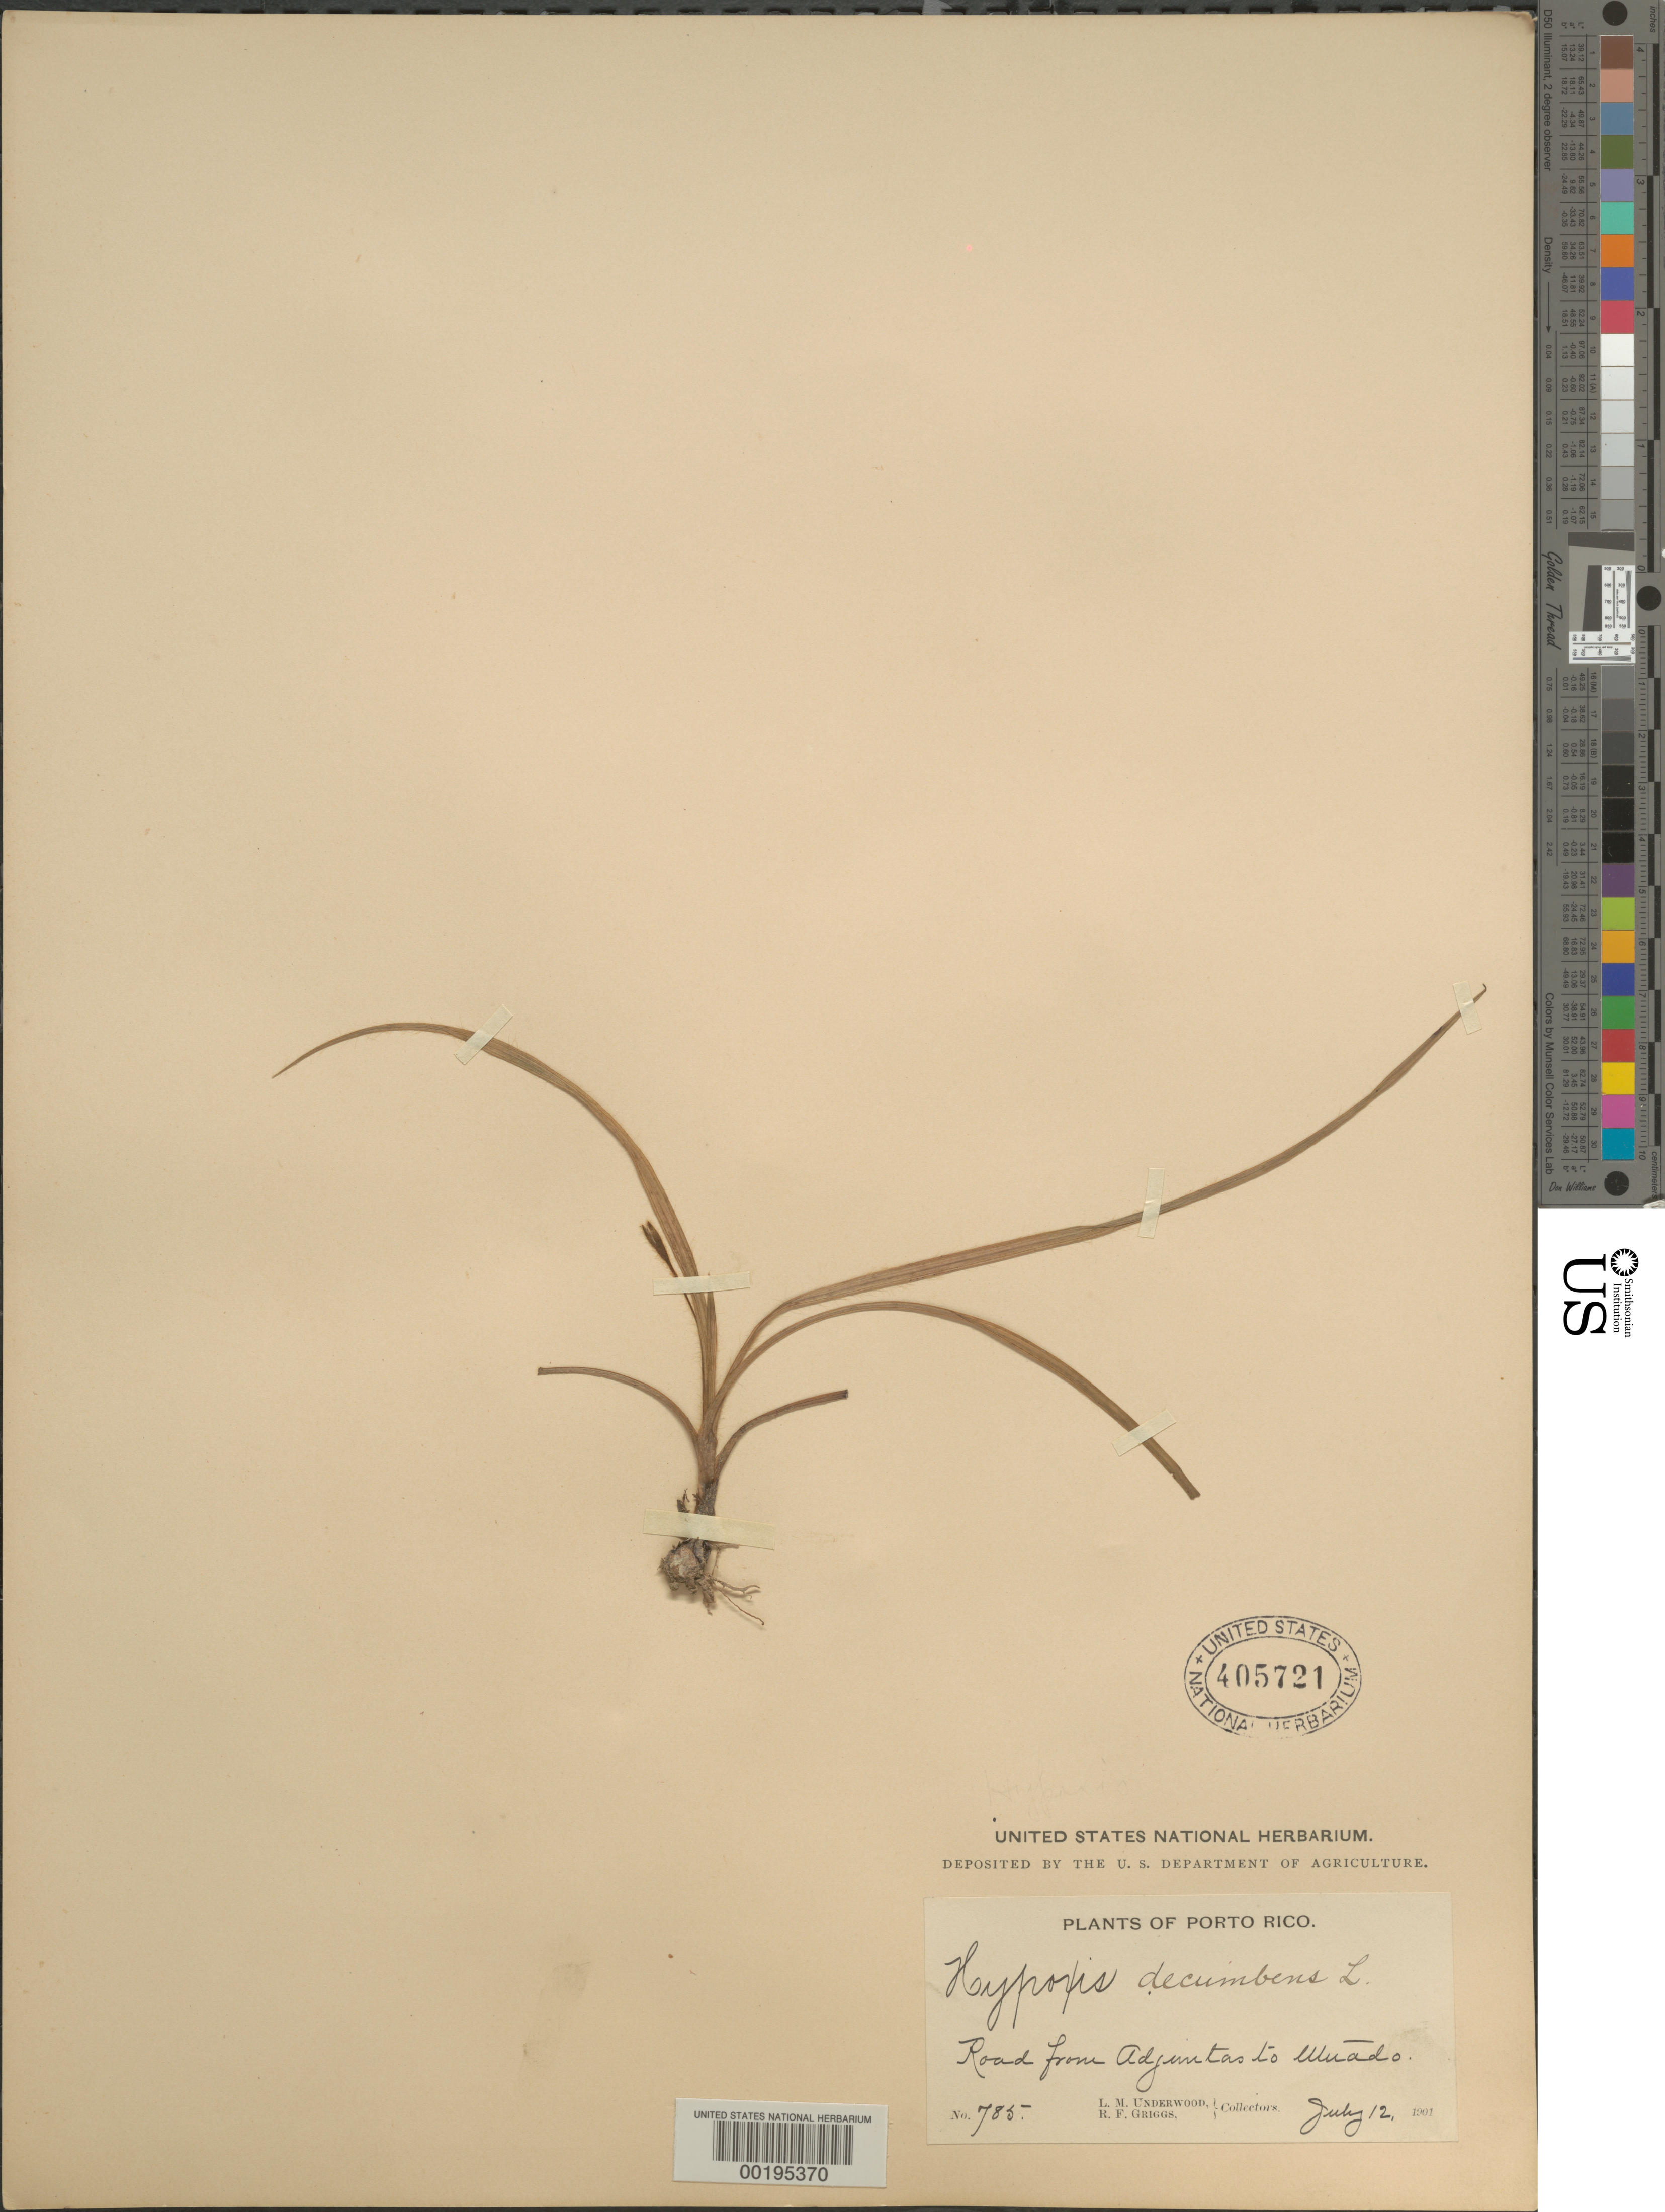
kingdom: Plantae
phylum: Tracheophyta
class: Liliopsida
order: Asparagales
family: Hypoxidaceae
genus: Hypoxis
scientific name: Hypoxis decumbens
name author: L.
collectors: R. F. Griggs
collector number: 785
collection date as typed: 12 Jul 1901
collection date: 1901-07-12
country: Puerto Rico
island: Greater Antilles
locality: Road from adjuntas to utuado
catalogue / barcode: US 405721